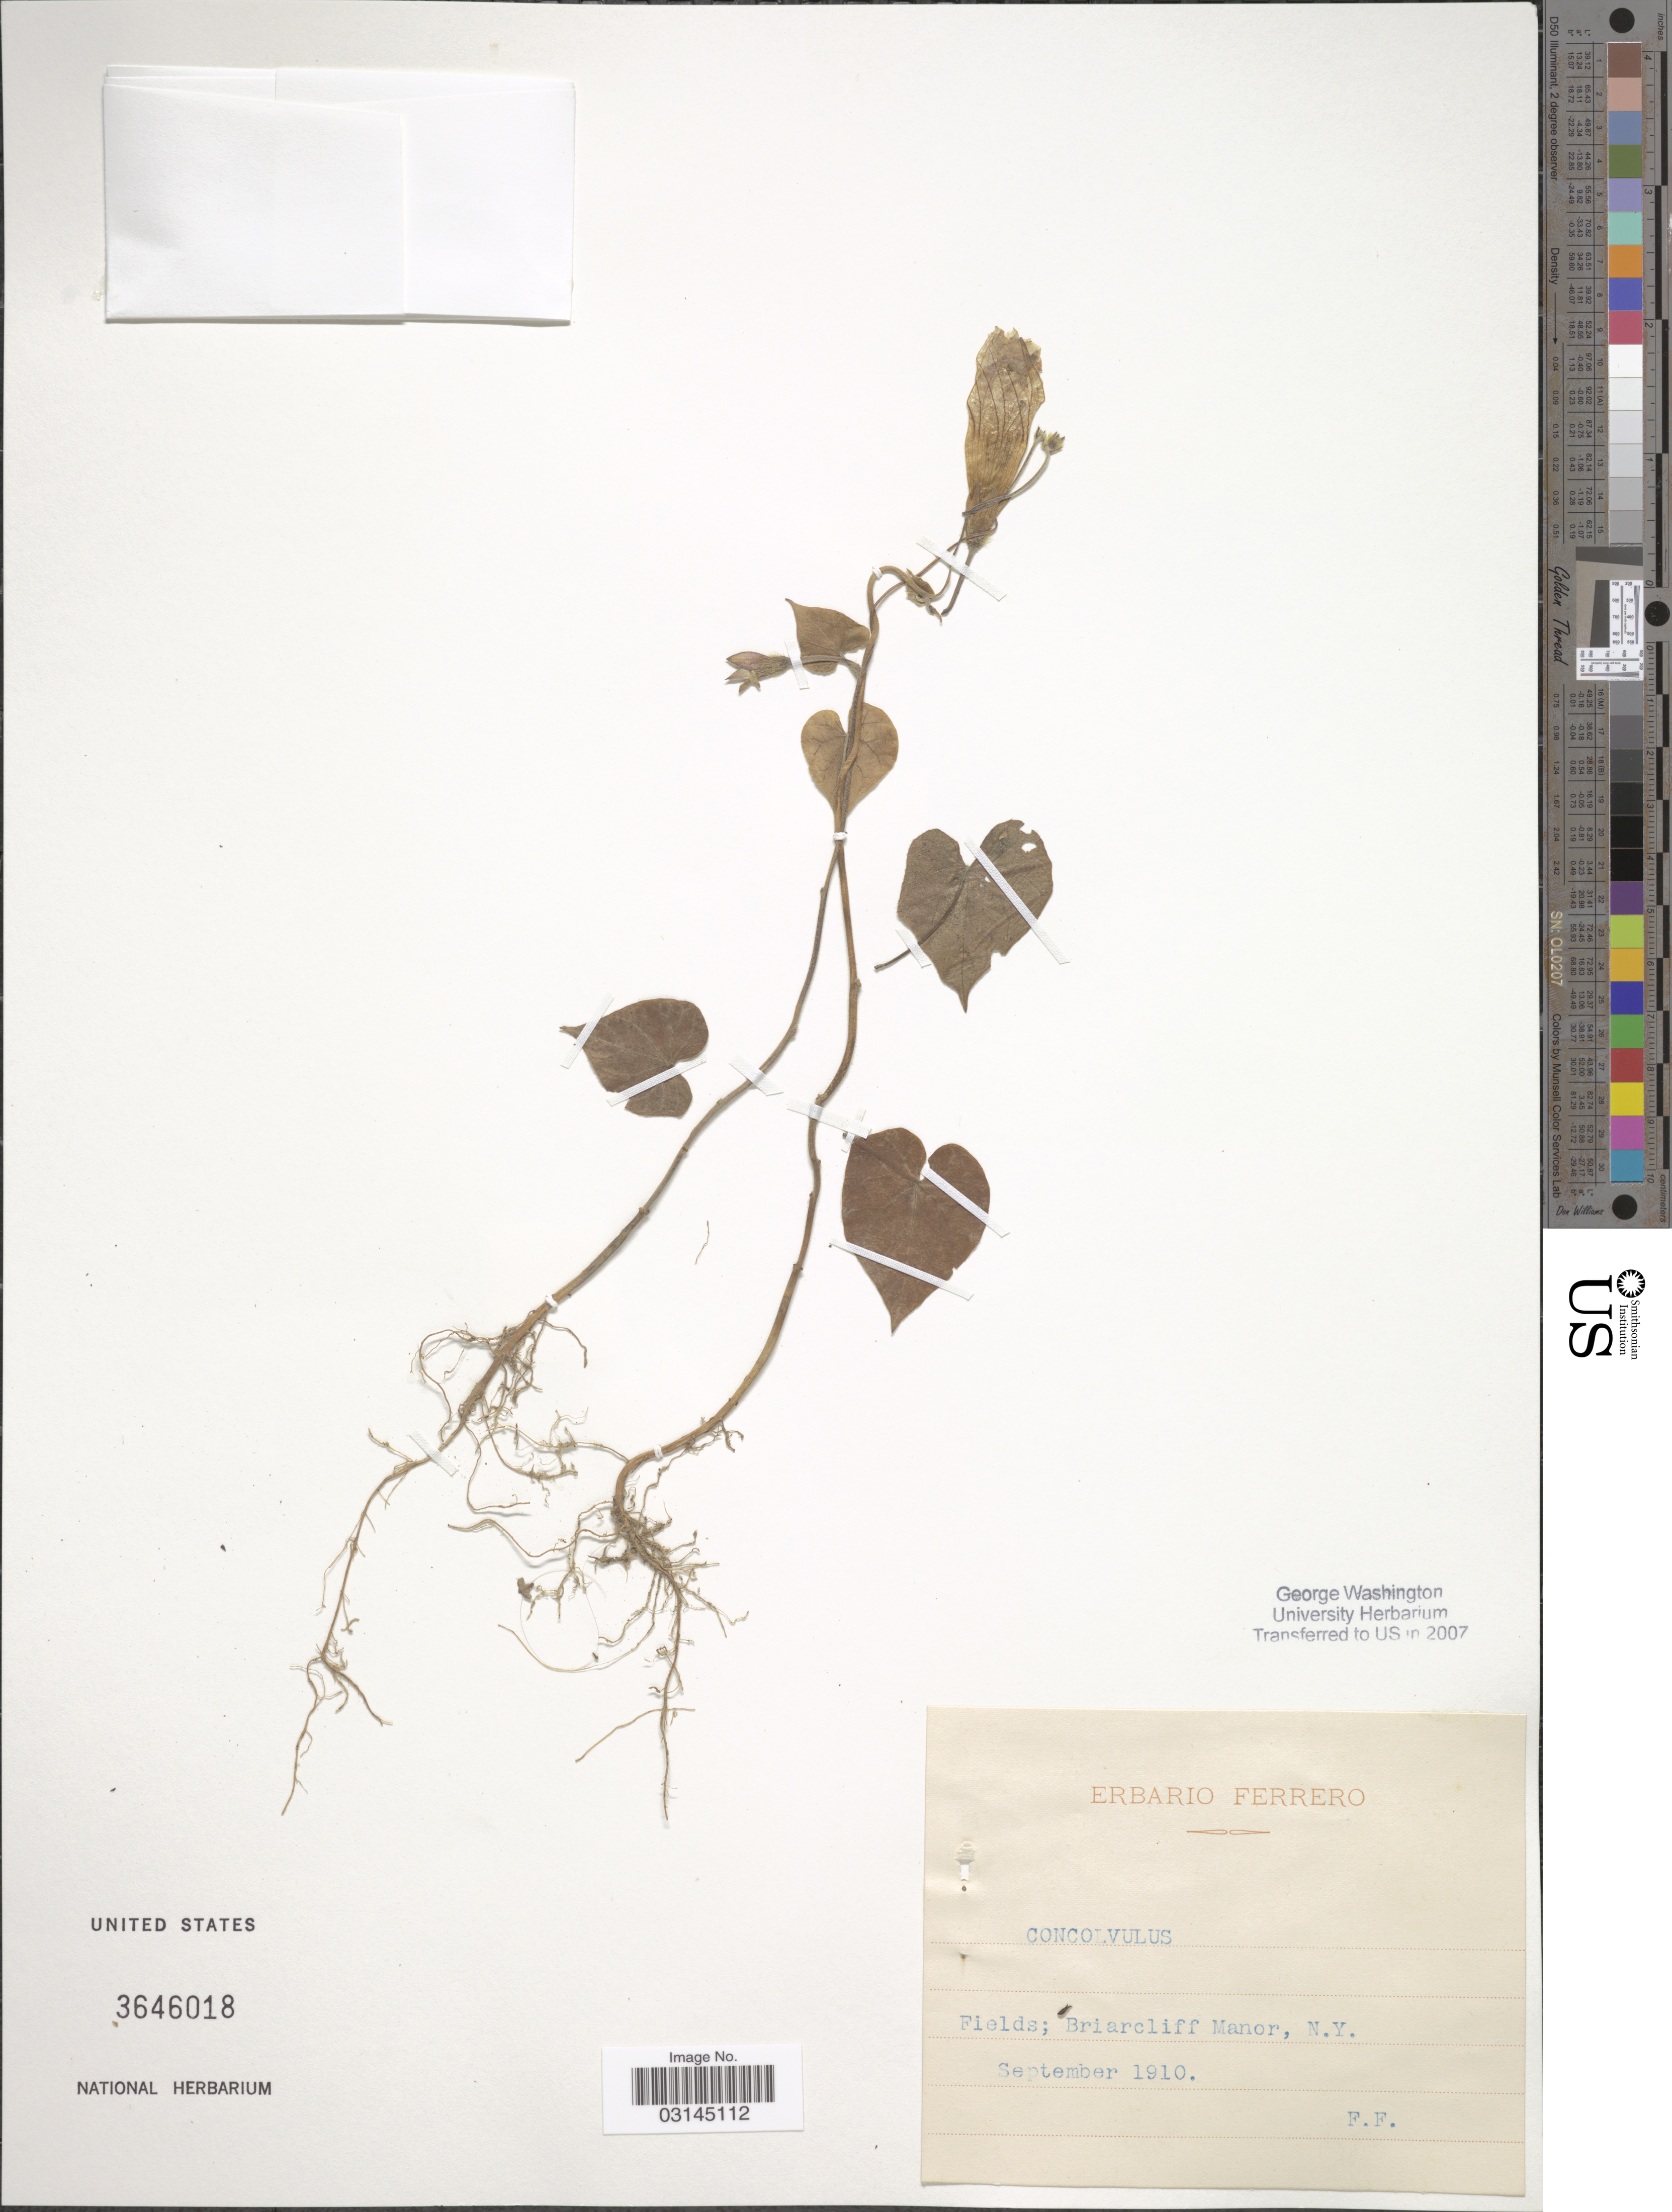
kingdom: Plantae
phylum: Tracheophyta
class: Magnoliopsida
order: Solanales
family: Convolvulaceae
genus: Convolvulus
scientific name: Convolvulus sp.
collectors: F. Ferrero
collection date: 1910-09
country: United States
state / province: New York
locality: Briarcliff Manor, N. Y.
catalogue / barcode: US 3646018